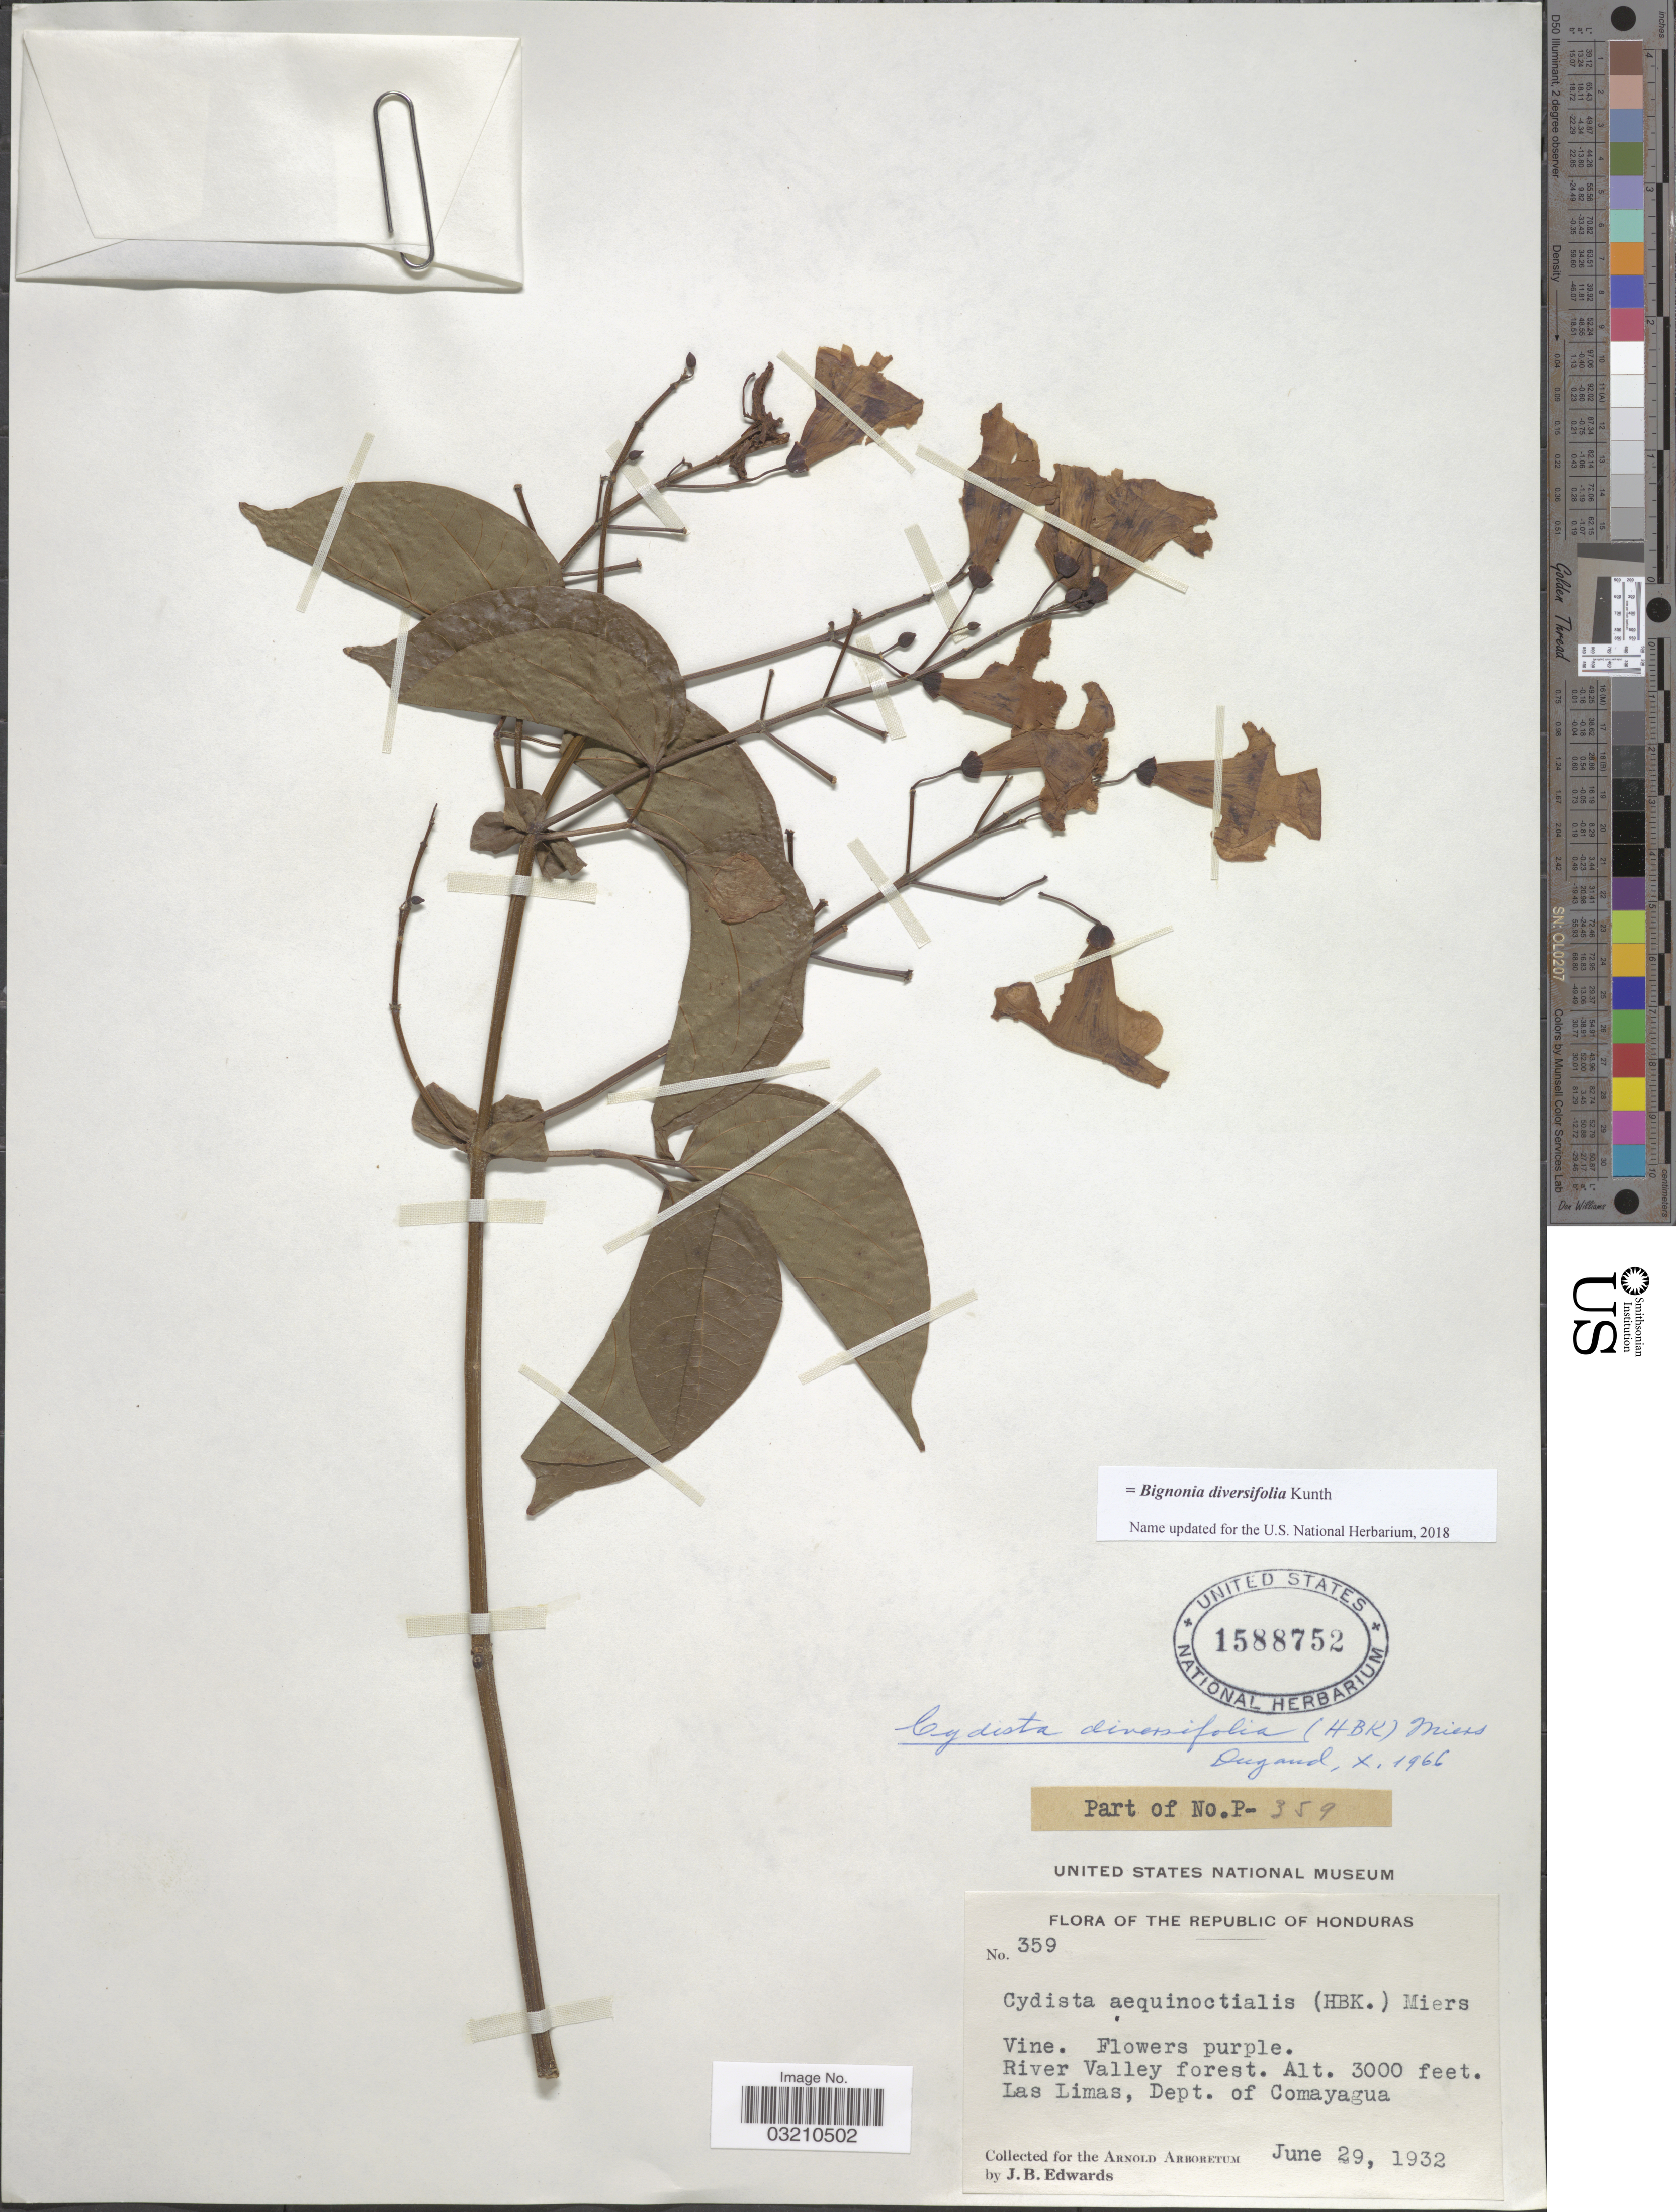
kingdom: Plantae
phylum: Tracheophyta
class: Magnoliopsida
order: Lamiales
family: Bignoniaceae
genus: Bignonia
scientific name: Bignonia diversifolia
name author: Kunth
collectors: J. B. Edwards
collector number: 359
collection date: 1932-06-29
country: Honduras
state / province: Comayagua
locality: River Valley forest. Las Limas, Dept. of Comayagua.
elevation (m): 914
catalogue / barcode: US 1588752